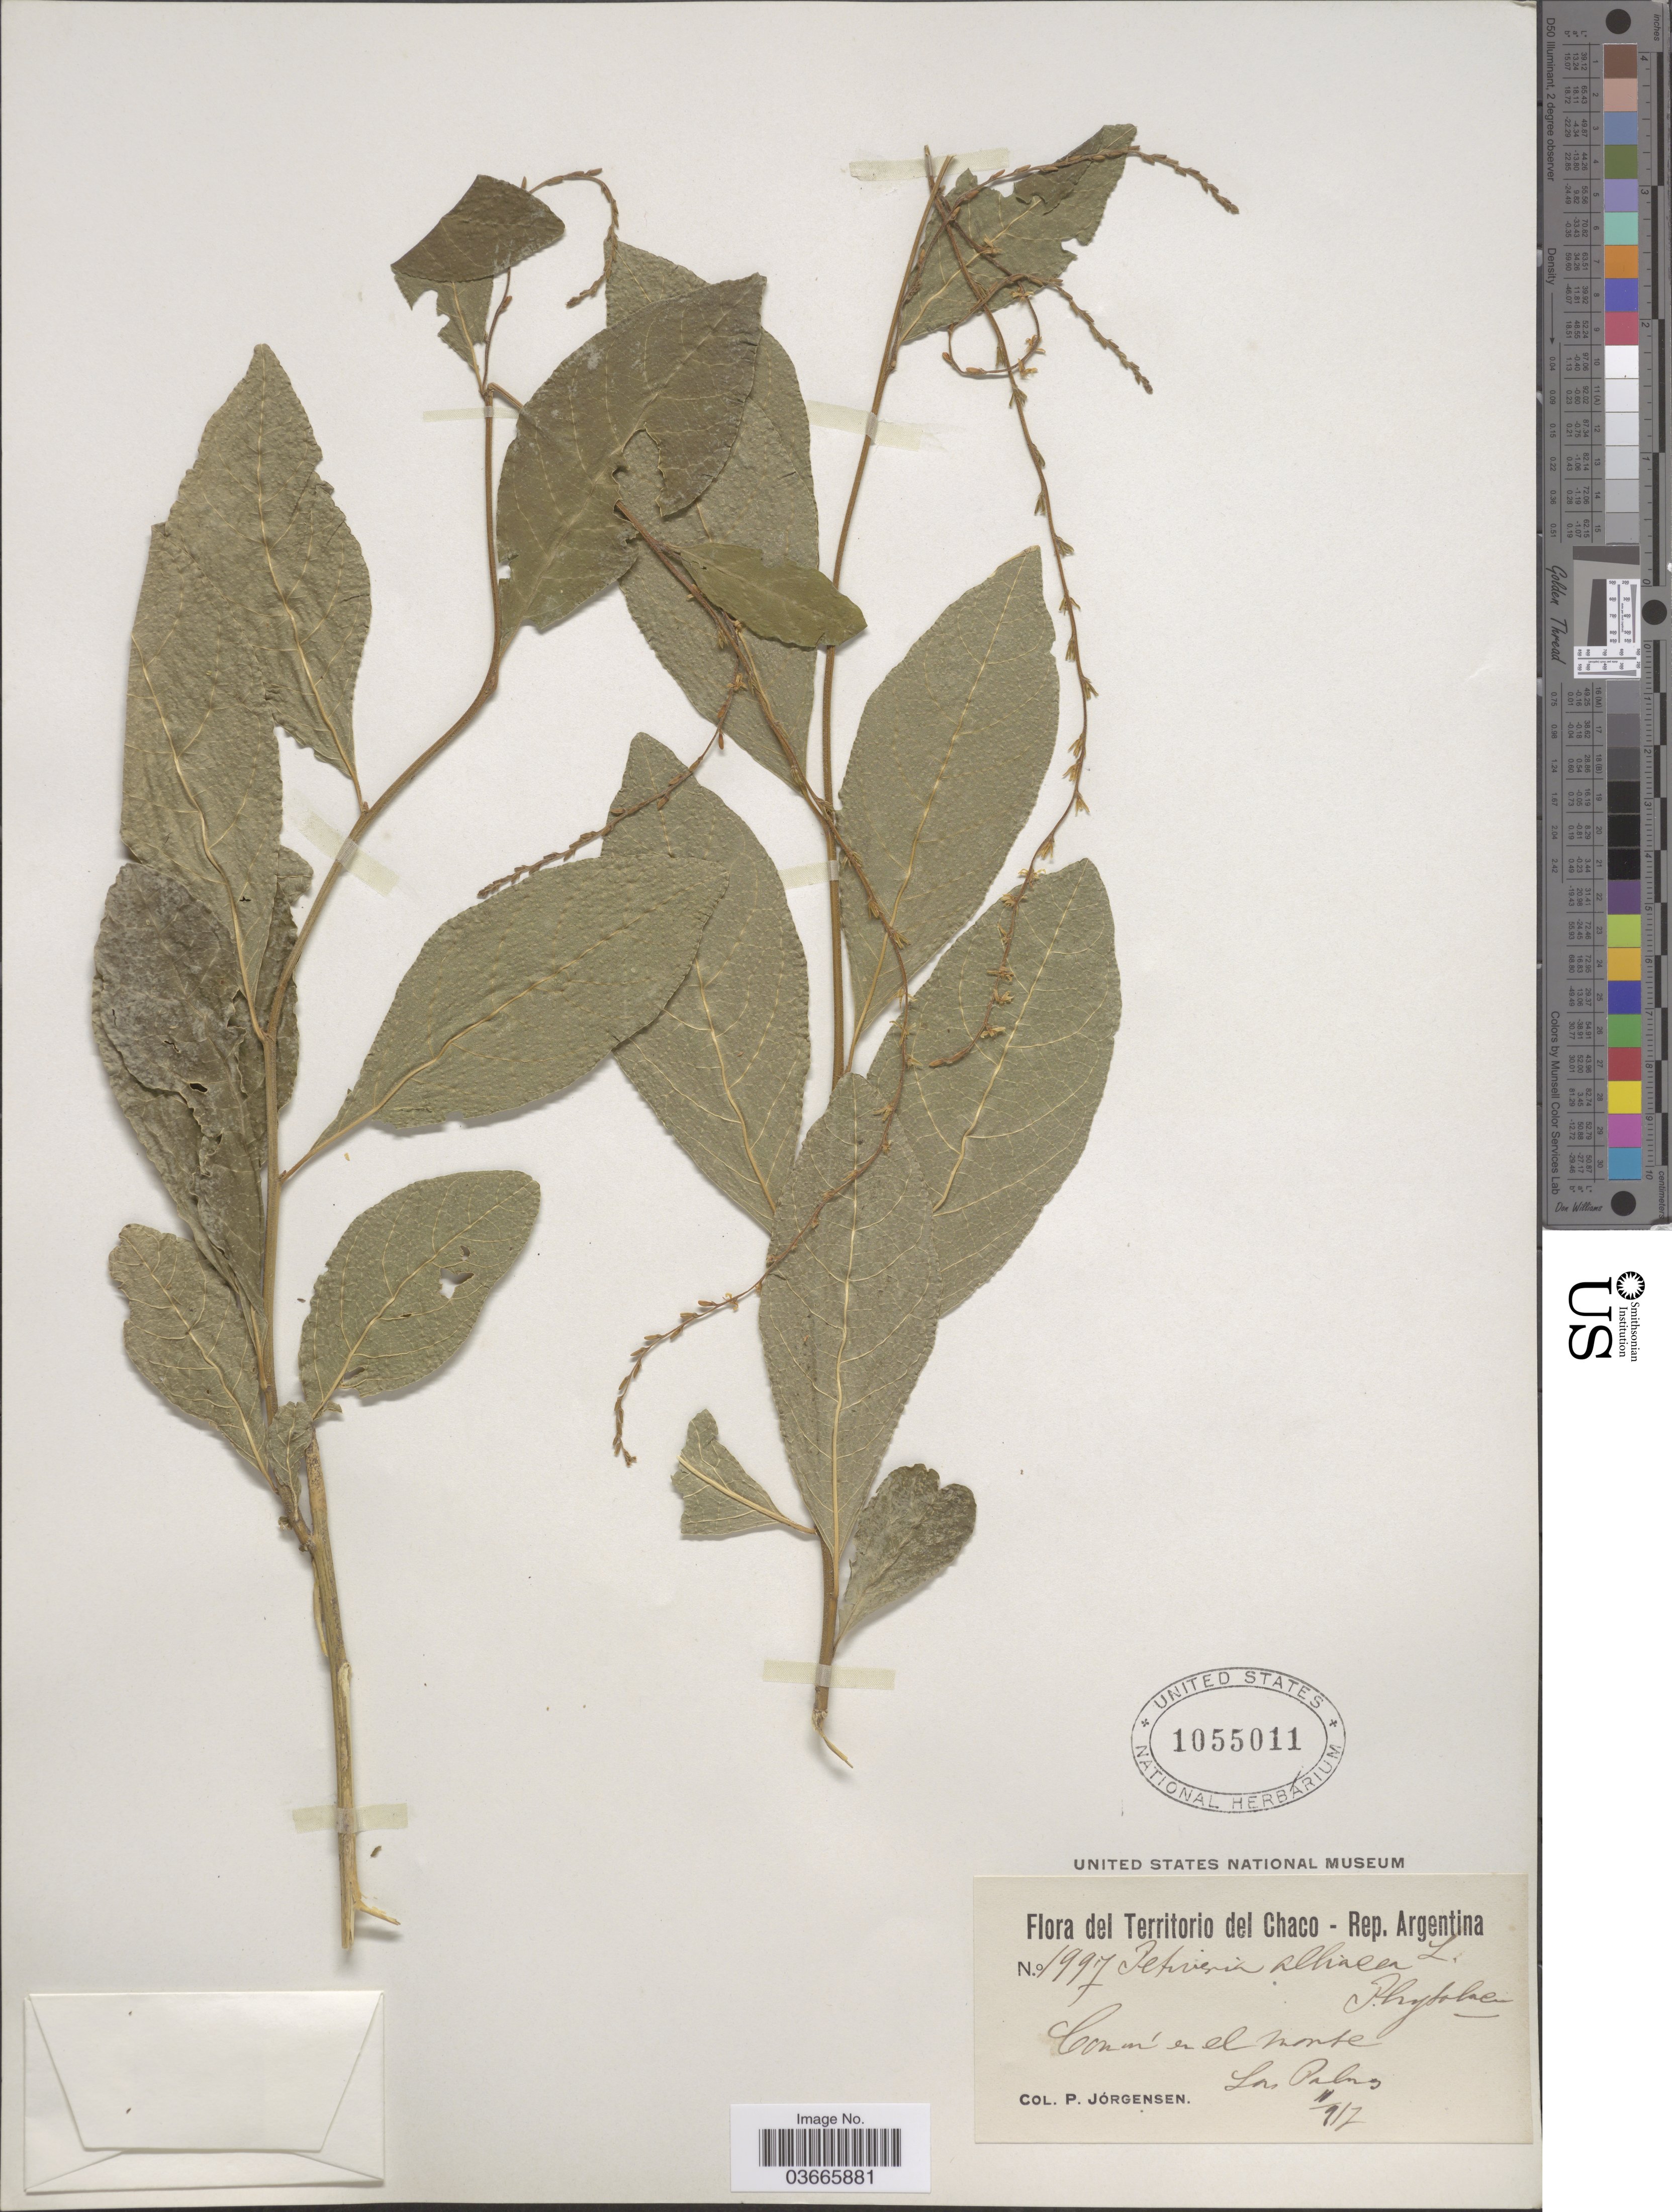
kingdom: Plantae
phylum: Tracheophyta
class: Magnoliopsida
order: Caryophyllales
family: Phytolaccaceae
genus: Petiveria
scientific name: Petiveria alliacea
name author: L.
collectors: P. Jörgensen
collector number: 1997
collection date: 1917-11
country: Argentina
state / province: Chaco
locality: Comun en el monte Las Palmas.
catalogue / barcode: US 1055011